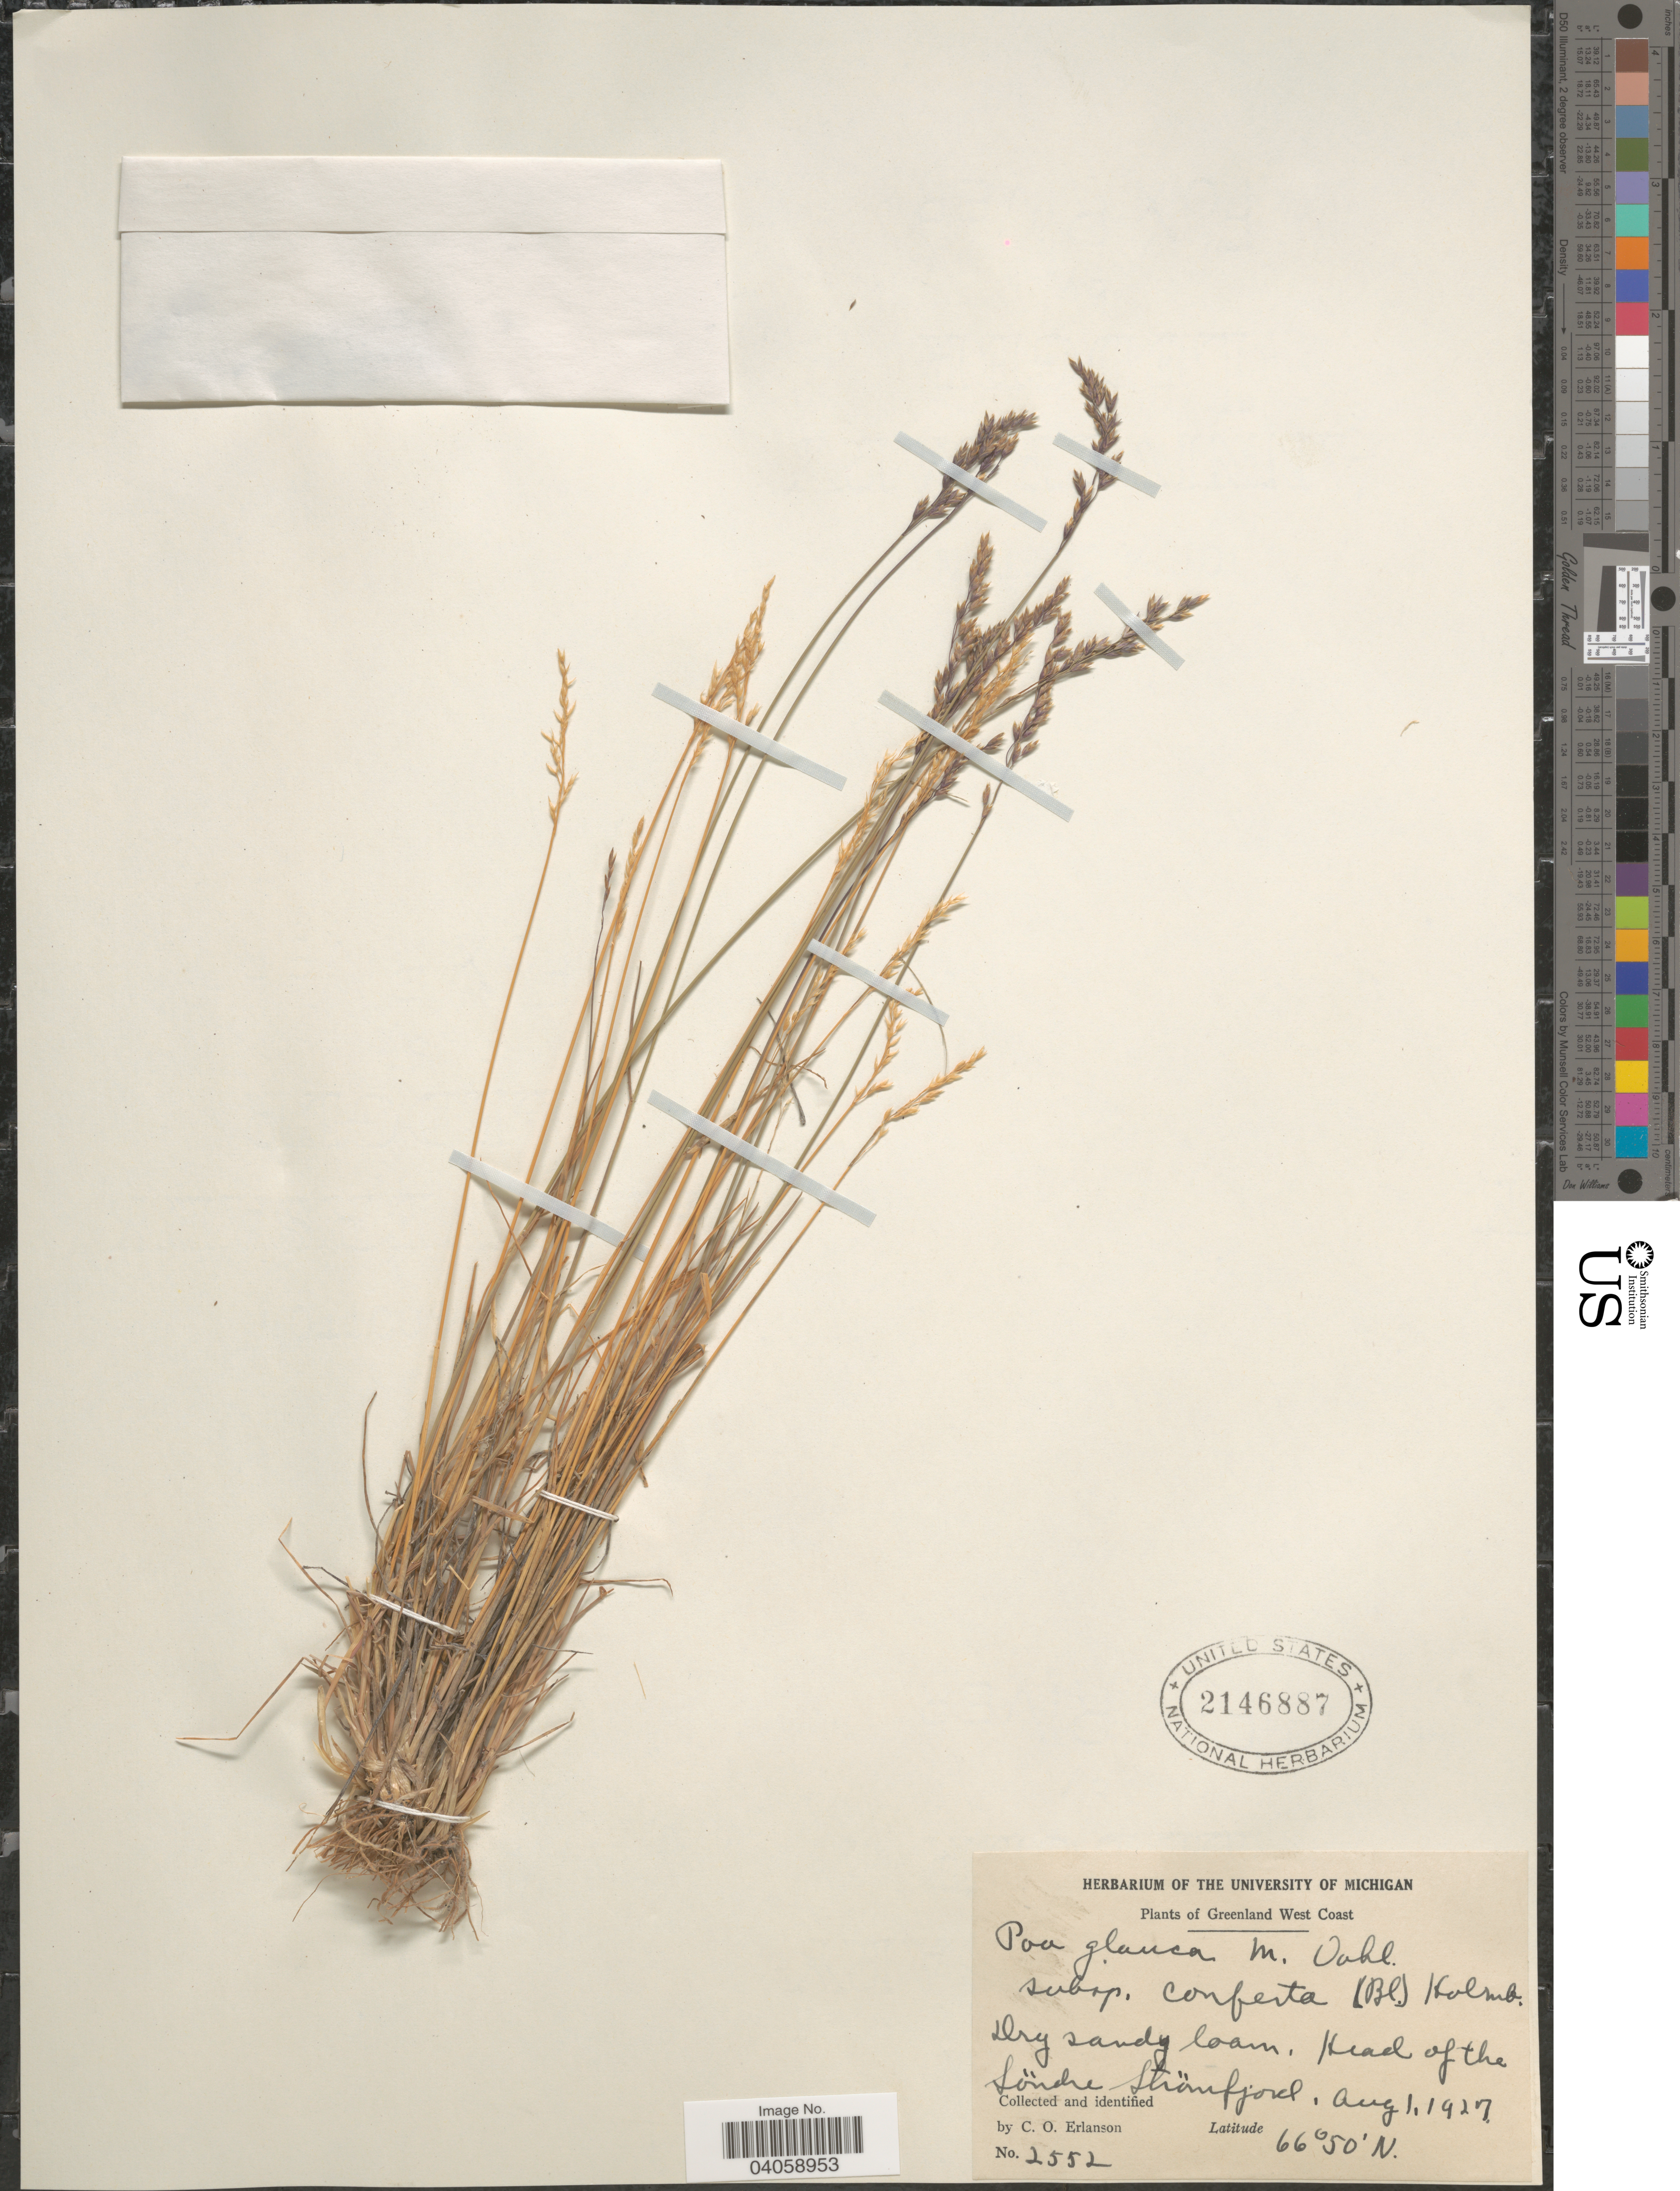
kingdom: Plantae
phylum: Tracheophyta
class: Liliopsida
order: Poales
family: Poaceae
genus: Poa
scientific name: Poa glauca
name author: Vahl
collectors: C. O. Erlanson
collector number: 2552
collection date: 1927-08-01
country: Greenland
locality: West Coast. Head of the Søndre Strømfjord.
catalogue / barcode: US 2146887